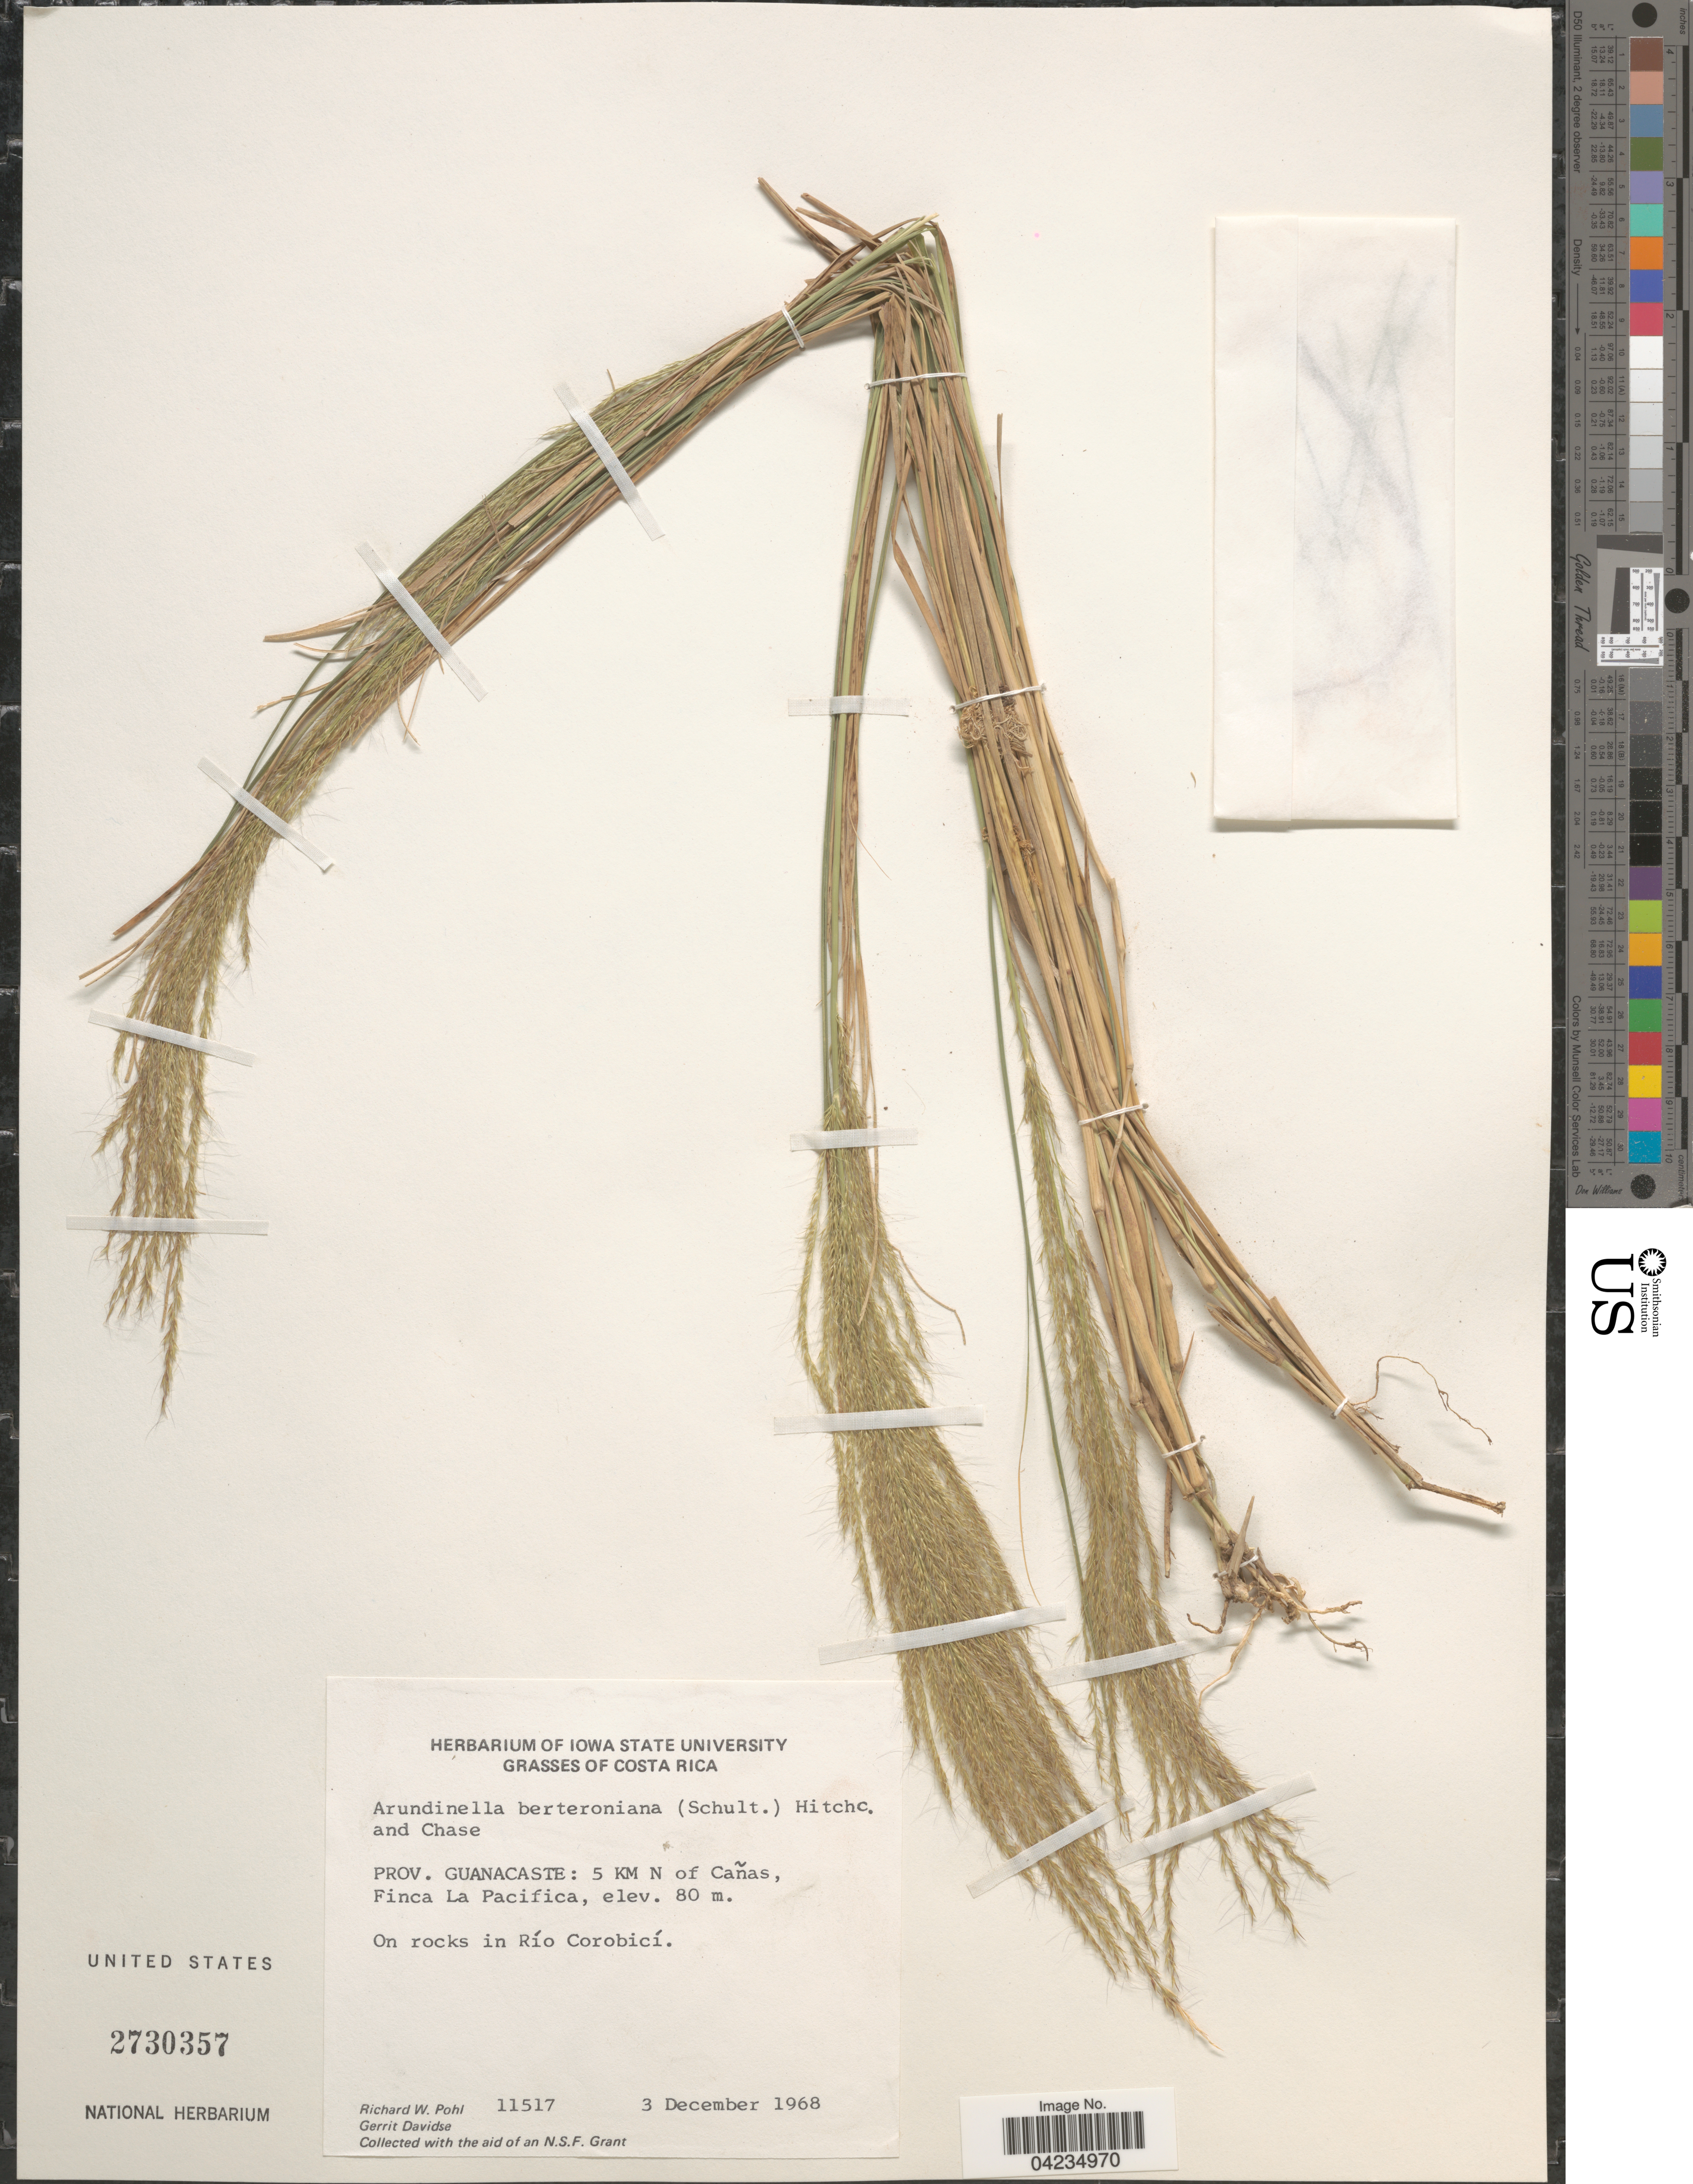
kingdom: Plantae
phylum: Tracheophyta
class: Liliopsida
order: Poales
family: Poaceae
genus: Arundinella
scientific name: Arundinella berteroniana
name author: (Schult.) Hitchc. & Chase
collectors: R. W. Pohl & G. Davidse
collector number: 11517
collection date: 1968-12-03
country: Costa Rica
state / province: Guanacaste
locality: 5 KM N of Cañas, Finca La Pacifica. On rocks in Río Corobicí.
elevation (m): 80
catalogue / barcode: US 2730357